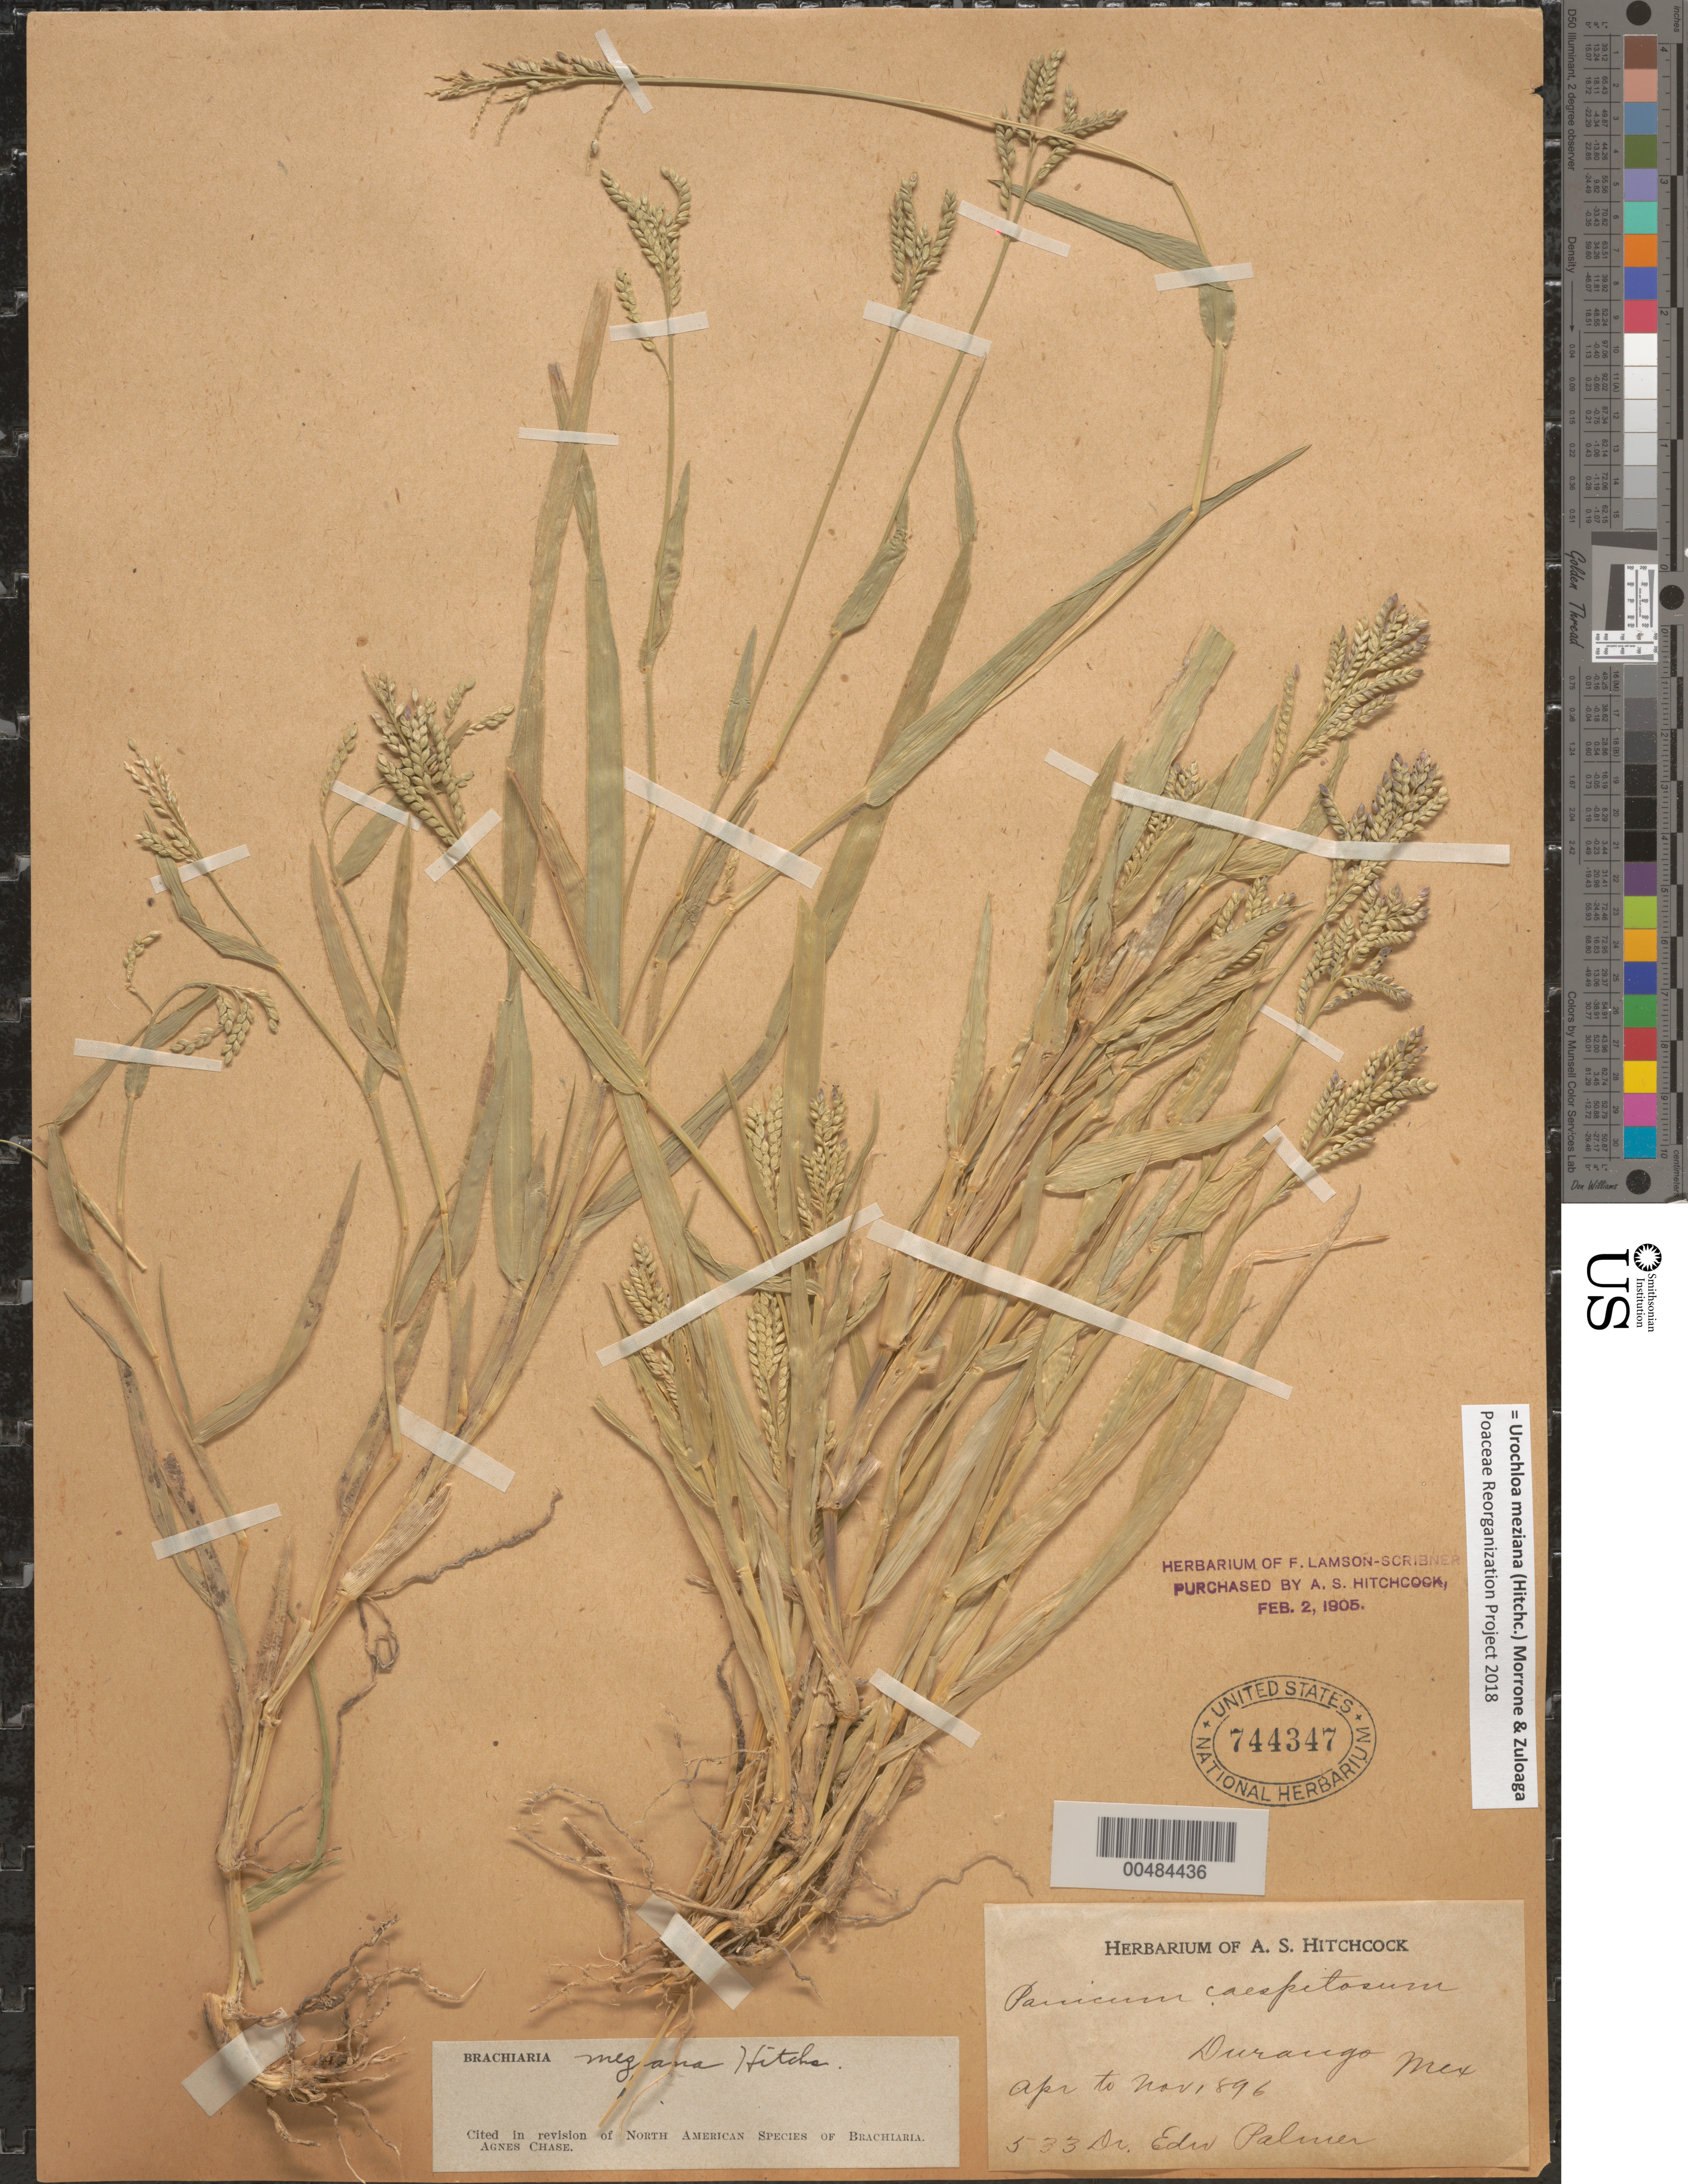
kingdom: Plantae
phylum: Tracheophyta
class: Liliopsida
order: Poales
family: Poaceae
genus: Brachiaria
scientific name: Brachiaria meziana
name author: Hitchc.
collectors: E. Palmer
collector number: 533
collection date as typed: Apr 1896 to Nov 1896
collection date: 1896-04/1896-11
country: Mexico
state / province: Durango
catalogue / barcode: US 744347